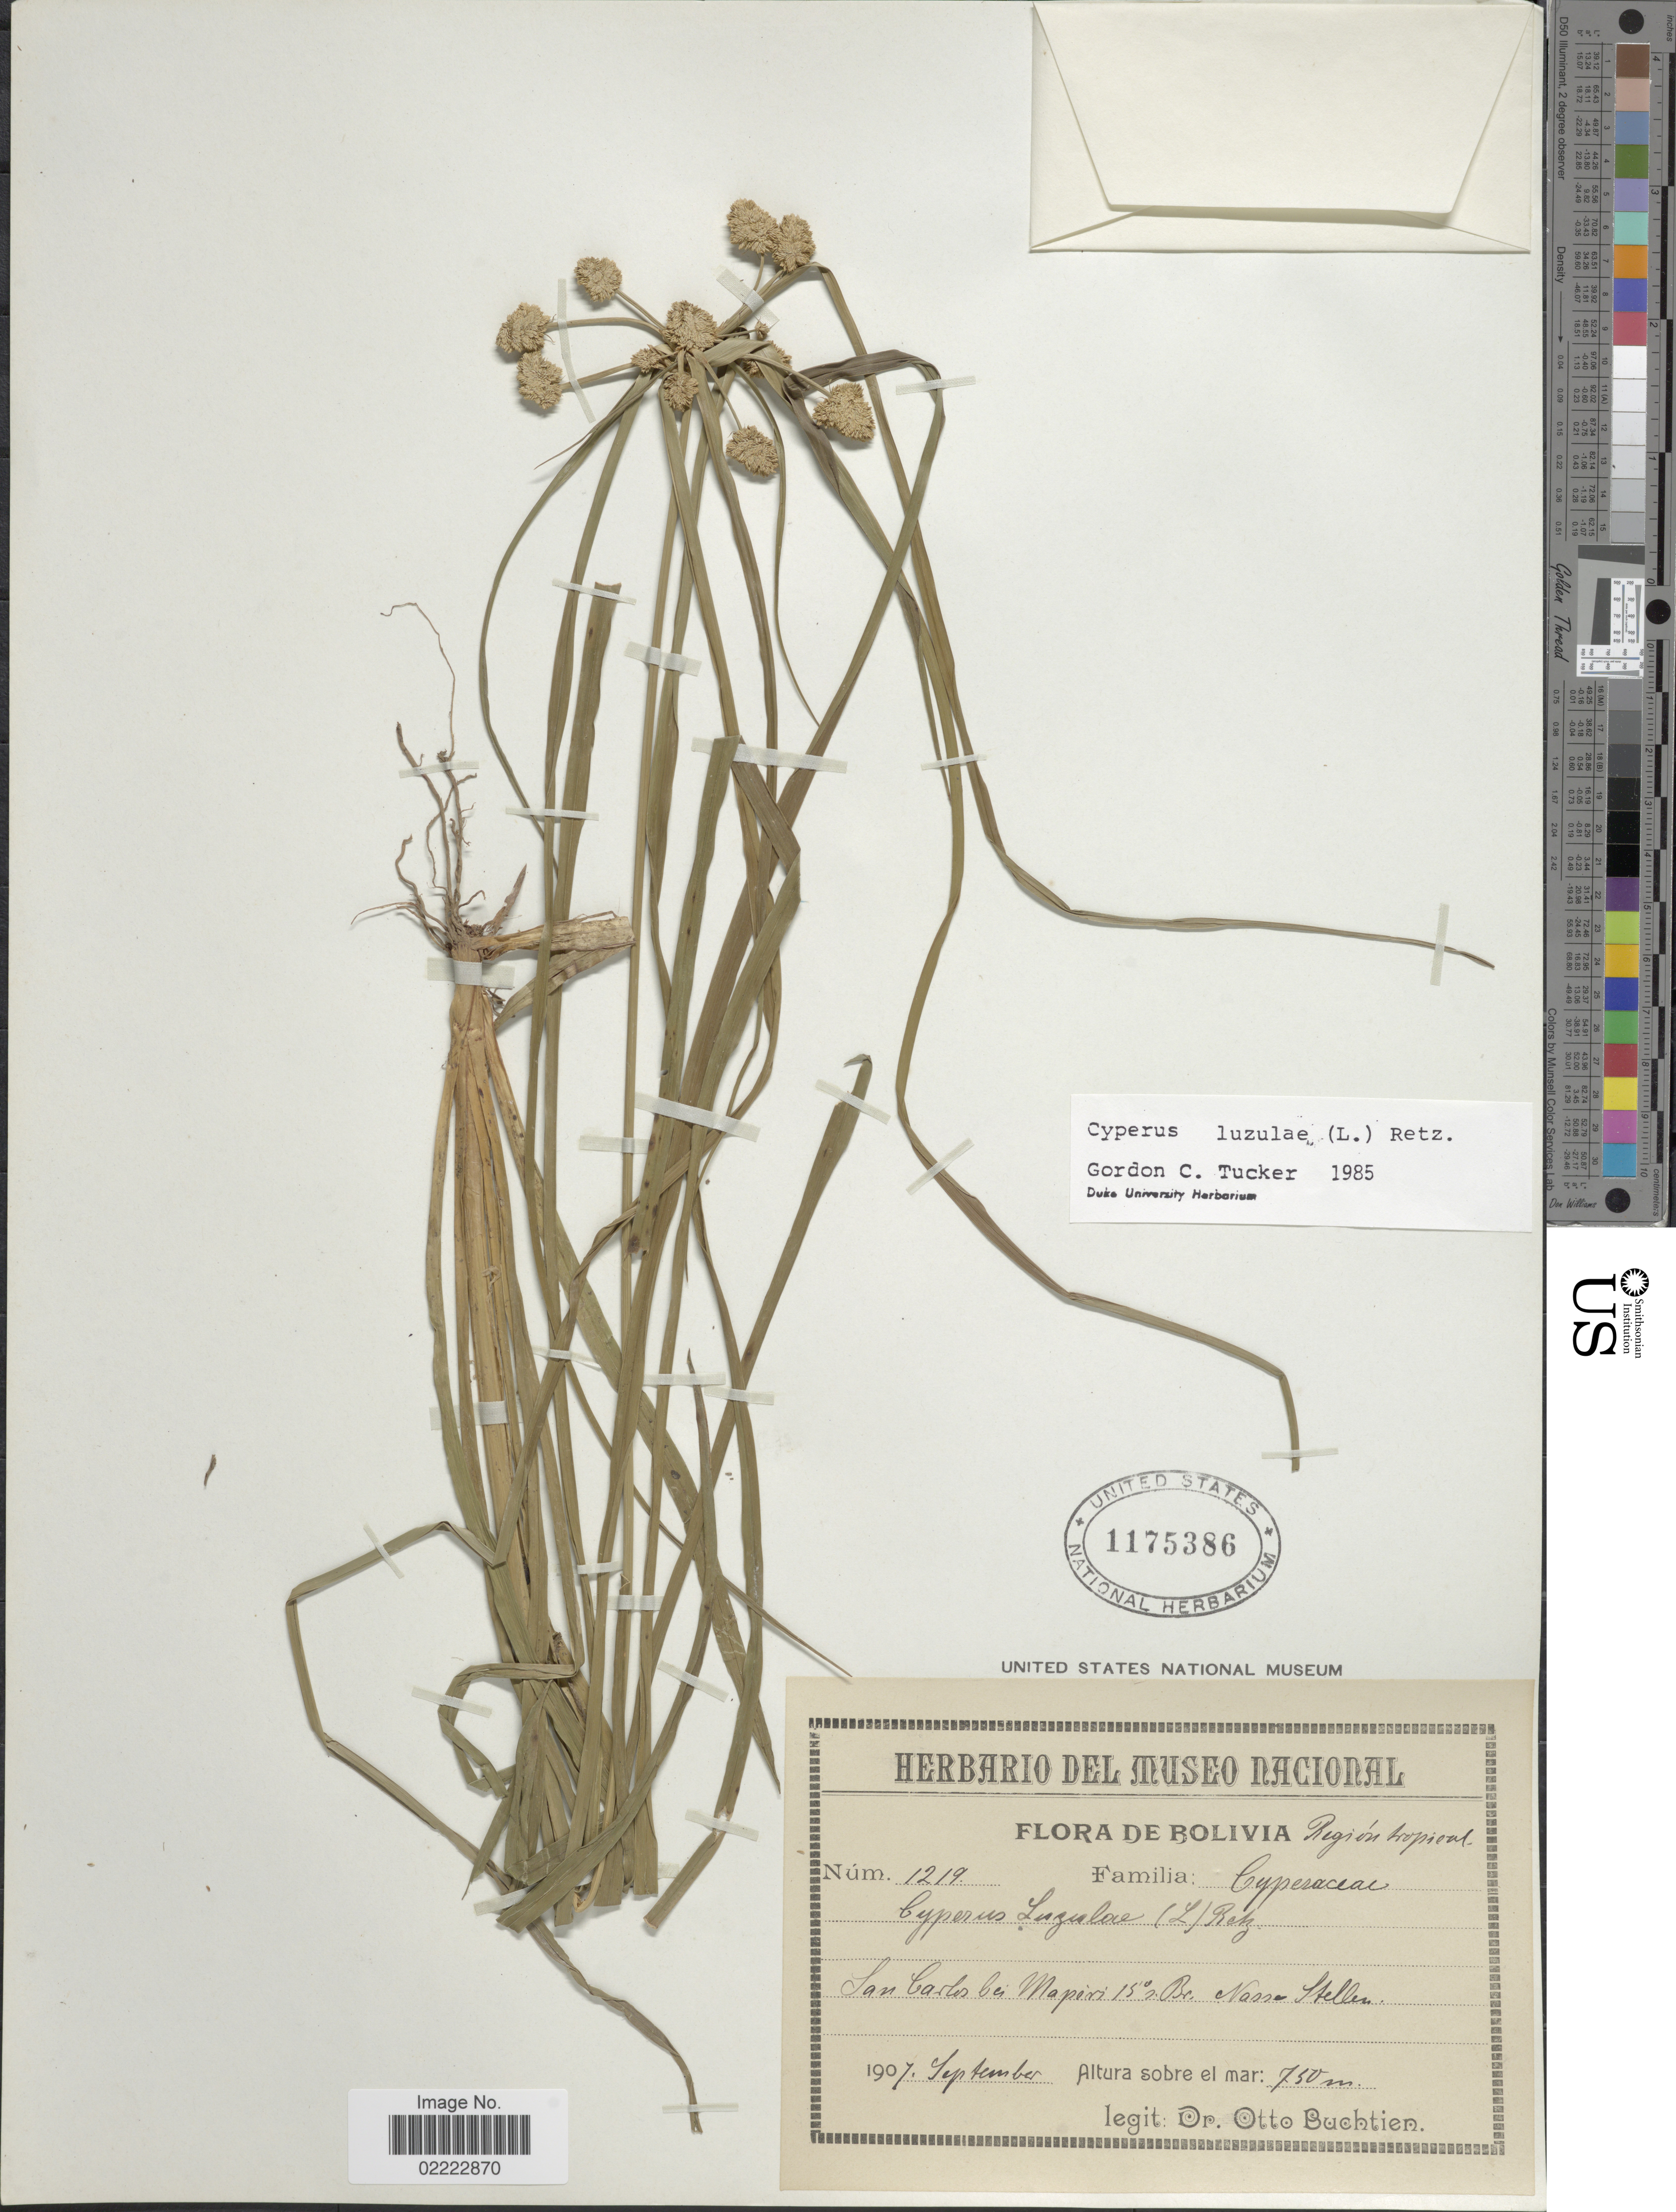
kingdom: Plantae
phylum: Tracheophyta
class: Liliopsida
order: Poales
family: Cyperaceae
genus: Cyperus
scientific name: Cyperus luzulae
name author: (L.) Rottb. ex Retz.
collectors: O. Buchtien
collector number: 1219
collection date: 1907-09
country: Bolivia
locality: Region Tropical. San Carlos bei Mapiri 15°s. Br.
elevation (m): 750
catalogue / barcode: US 1175386